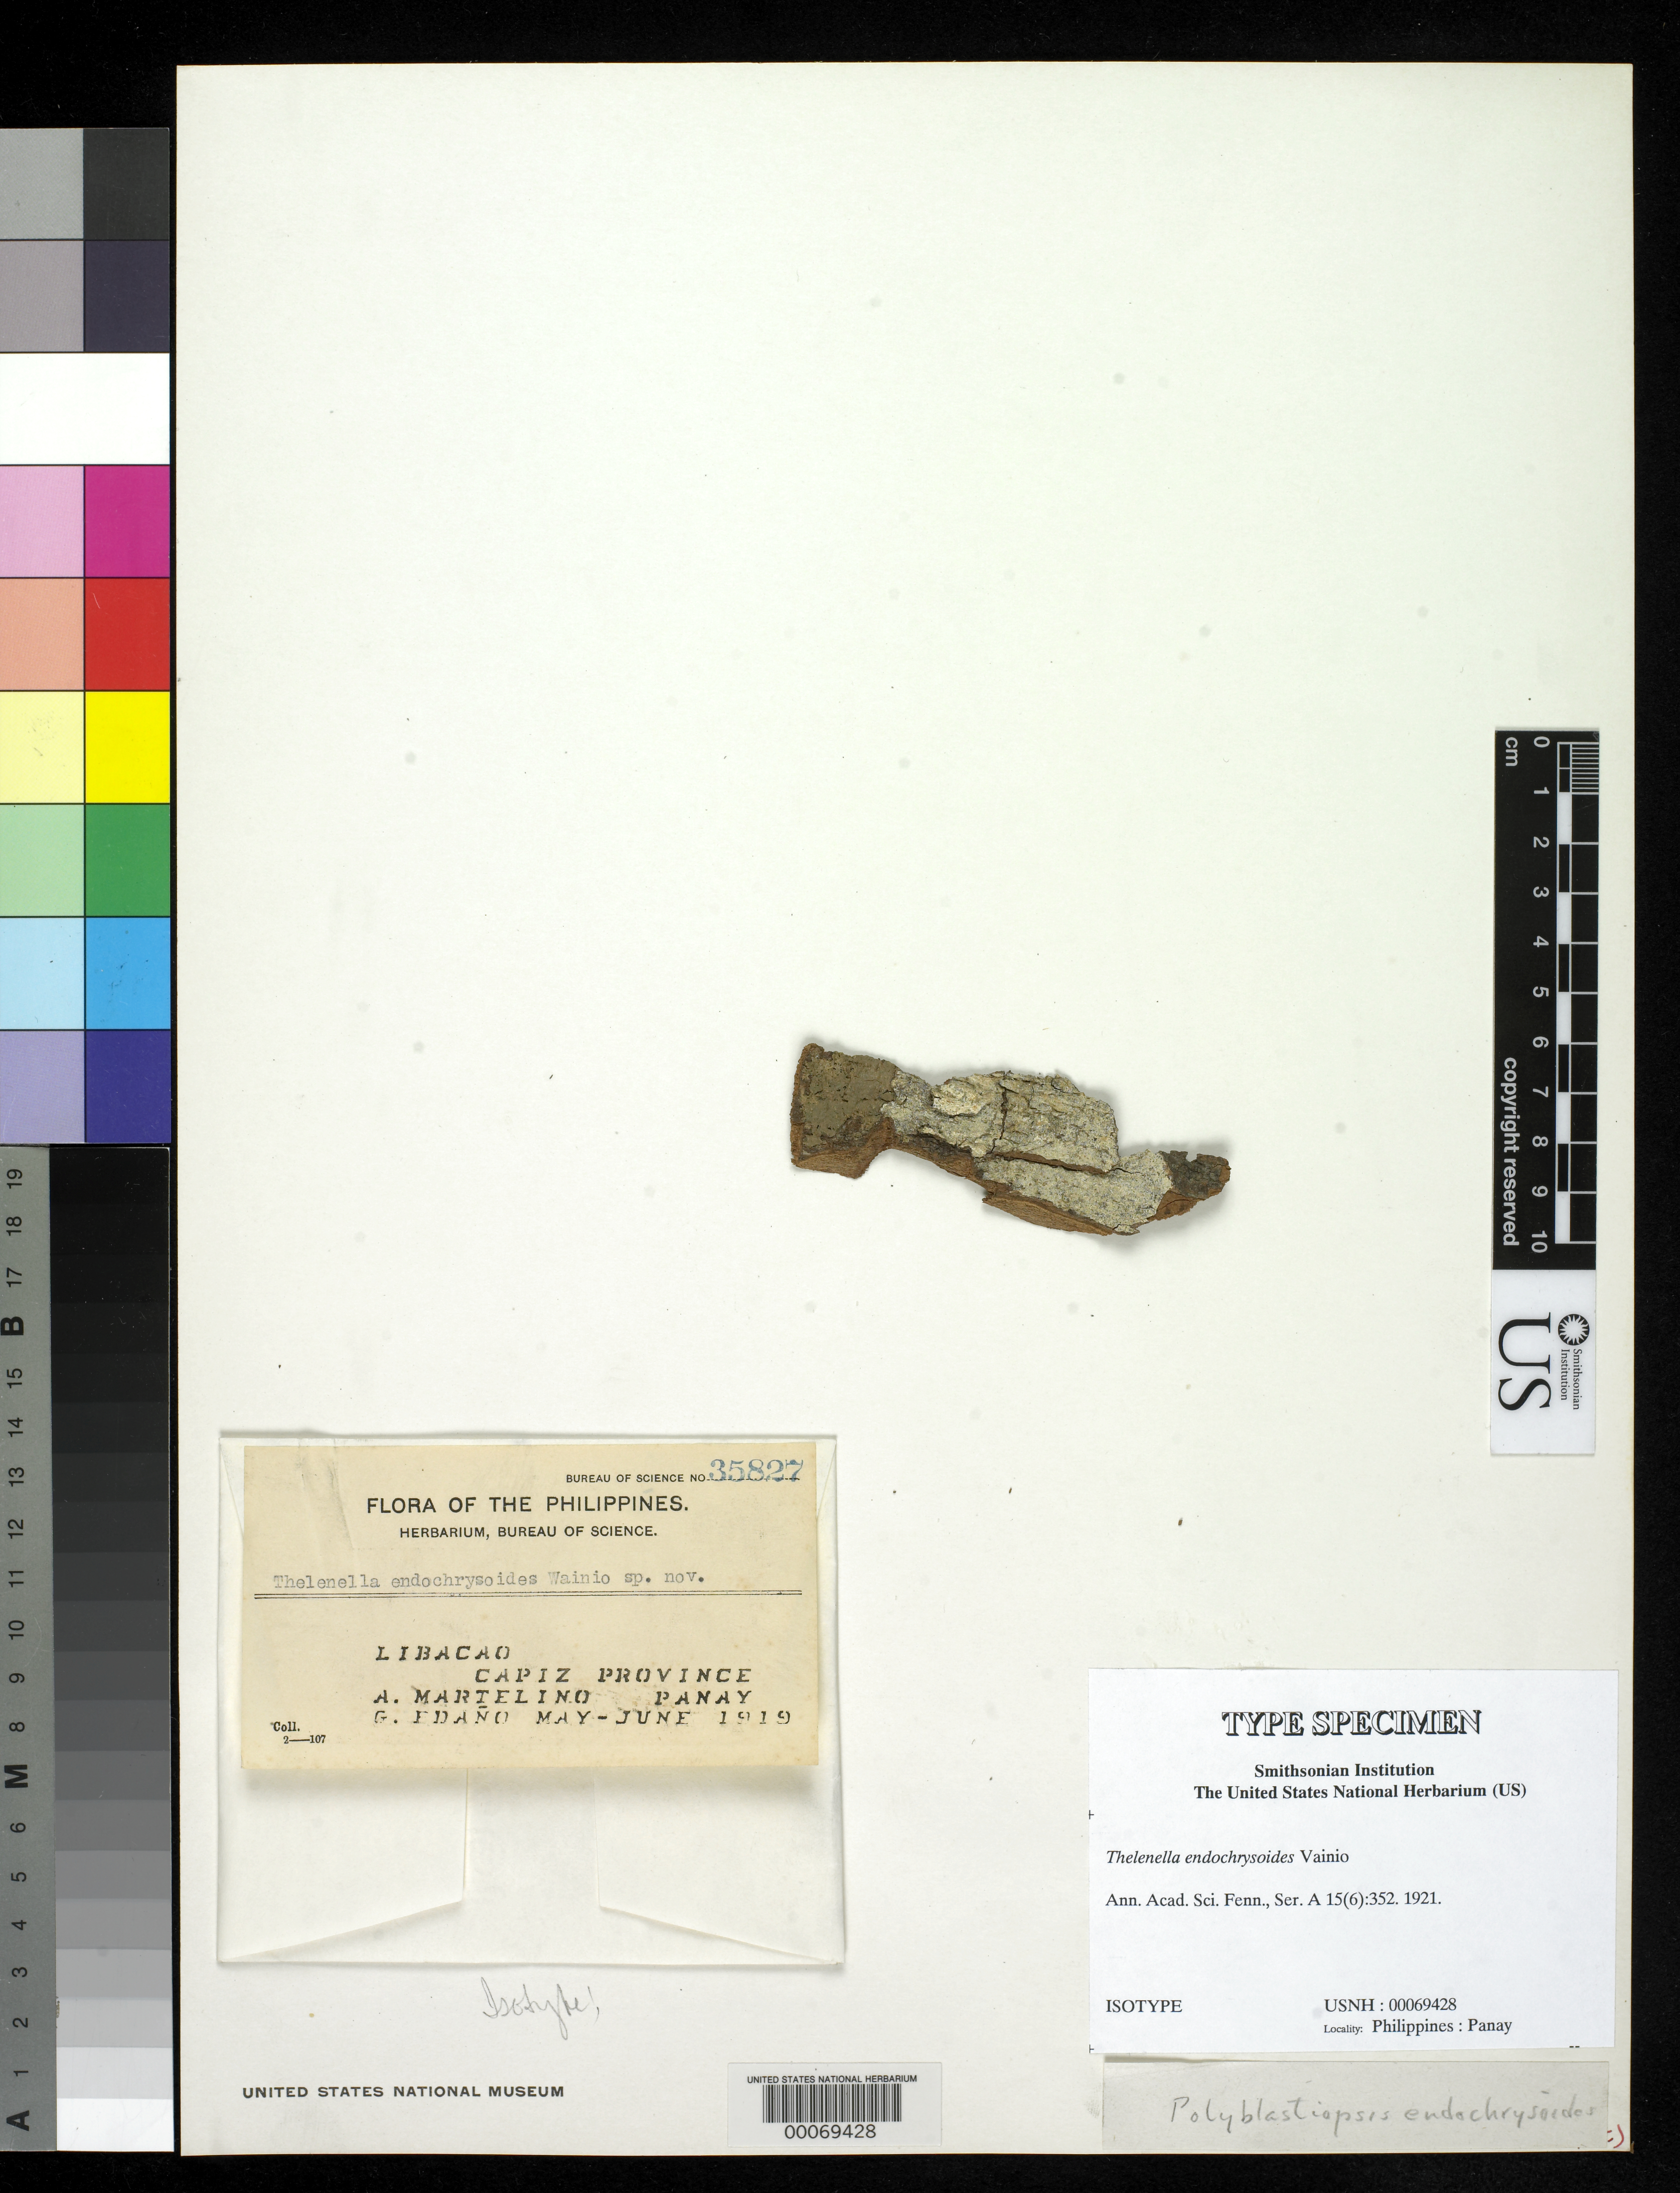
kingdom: Fungi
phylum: Ascomycota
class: Lecanoromycetes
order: Ostropales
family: Thelenellaceae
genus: Thelenella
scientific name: Thelenella endochrysoides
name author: Vain.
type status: Isotype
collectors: G. E. Edaño & A. Martelino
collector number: Bur. Sci. 35827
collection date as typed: May 1919 to -- Jun 1919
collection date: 1919-05/1919-06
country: Philippines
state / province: Western Visayas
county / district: Capiz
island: Panay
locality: Libacao.